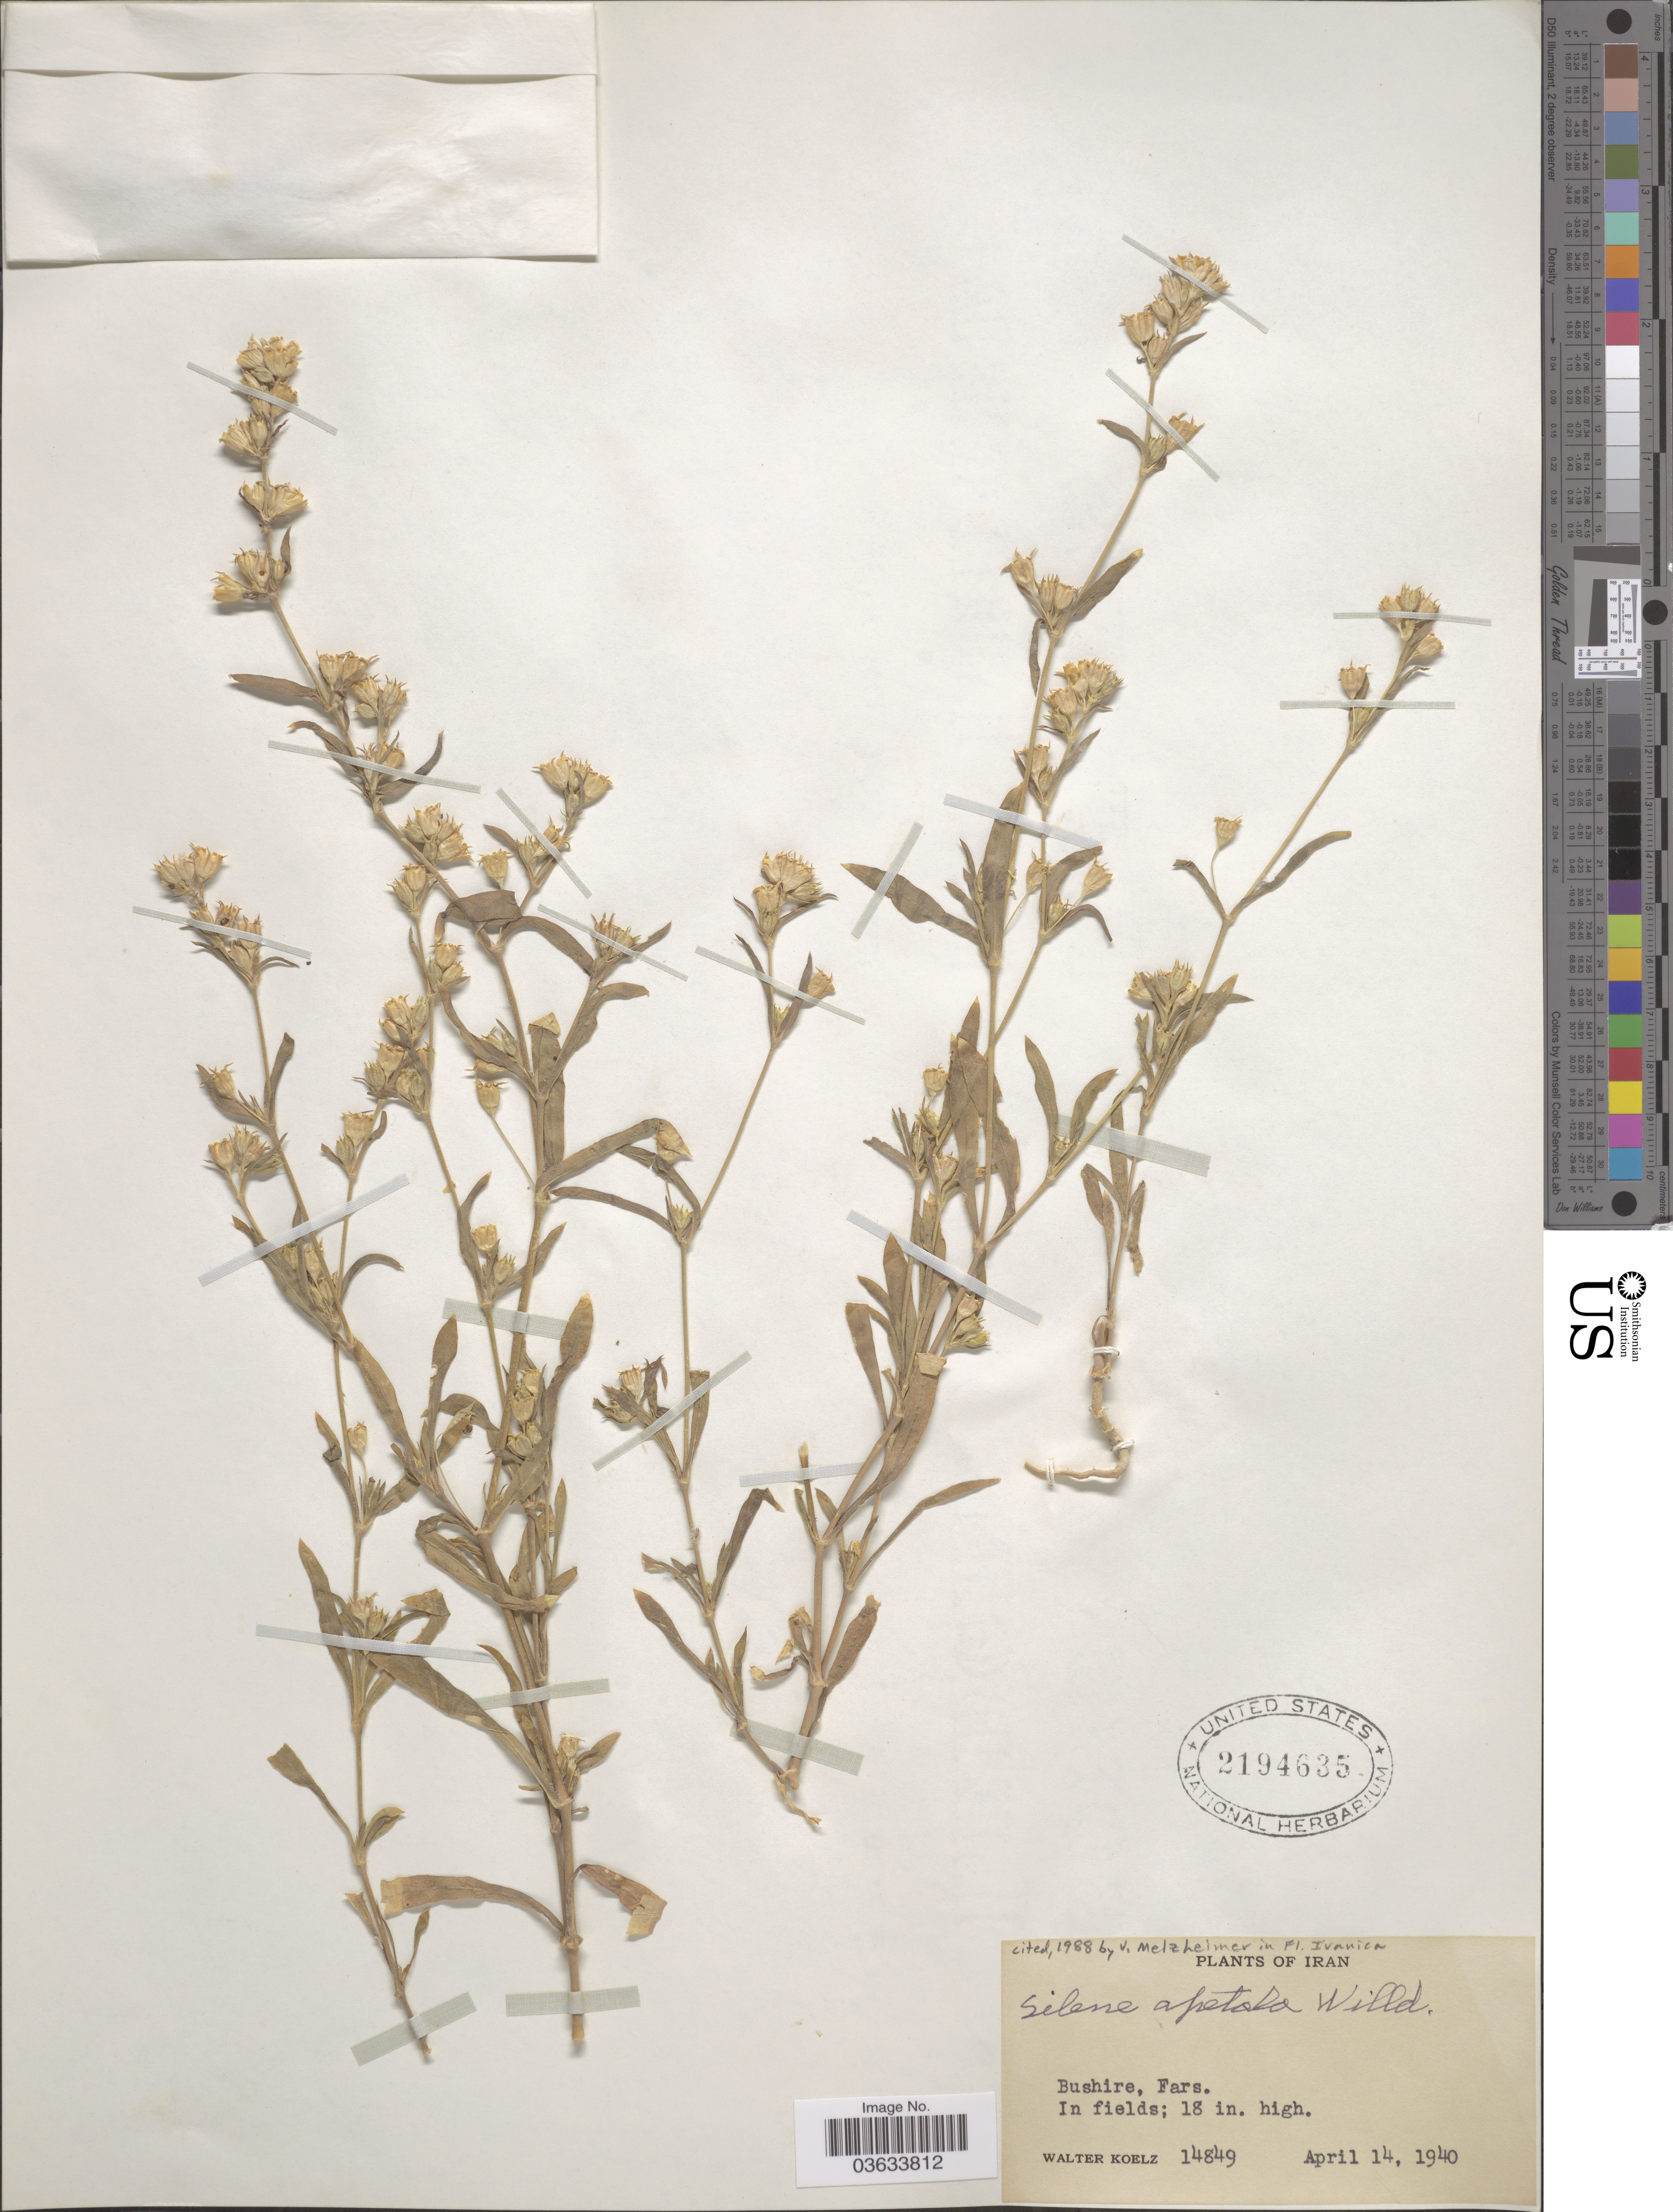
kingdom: Plantae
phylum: Tracheophyta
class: Magnoliopsida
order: Caryophyllales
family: Caryophyllaceae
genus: Silene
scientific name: Silene apetala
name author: Willd.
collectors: W. N. Koelz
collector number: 14849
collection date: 1940-04-14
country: Iran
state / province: Fars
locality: Bushire.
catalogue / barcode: US 2194635